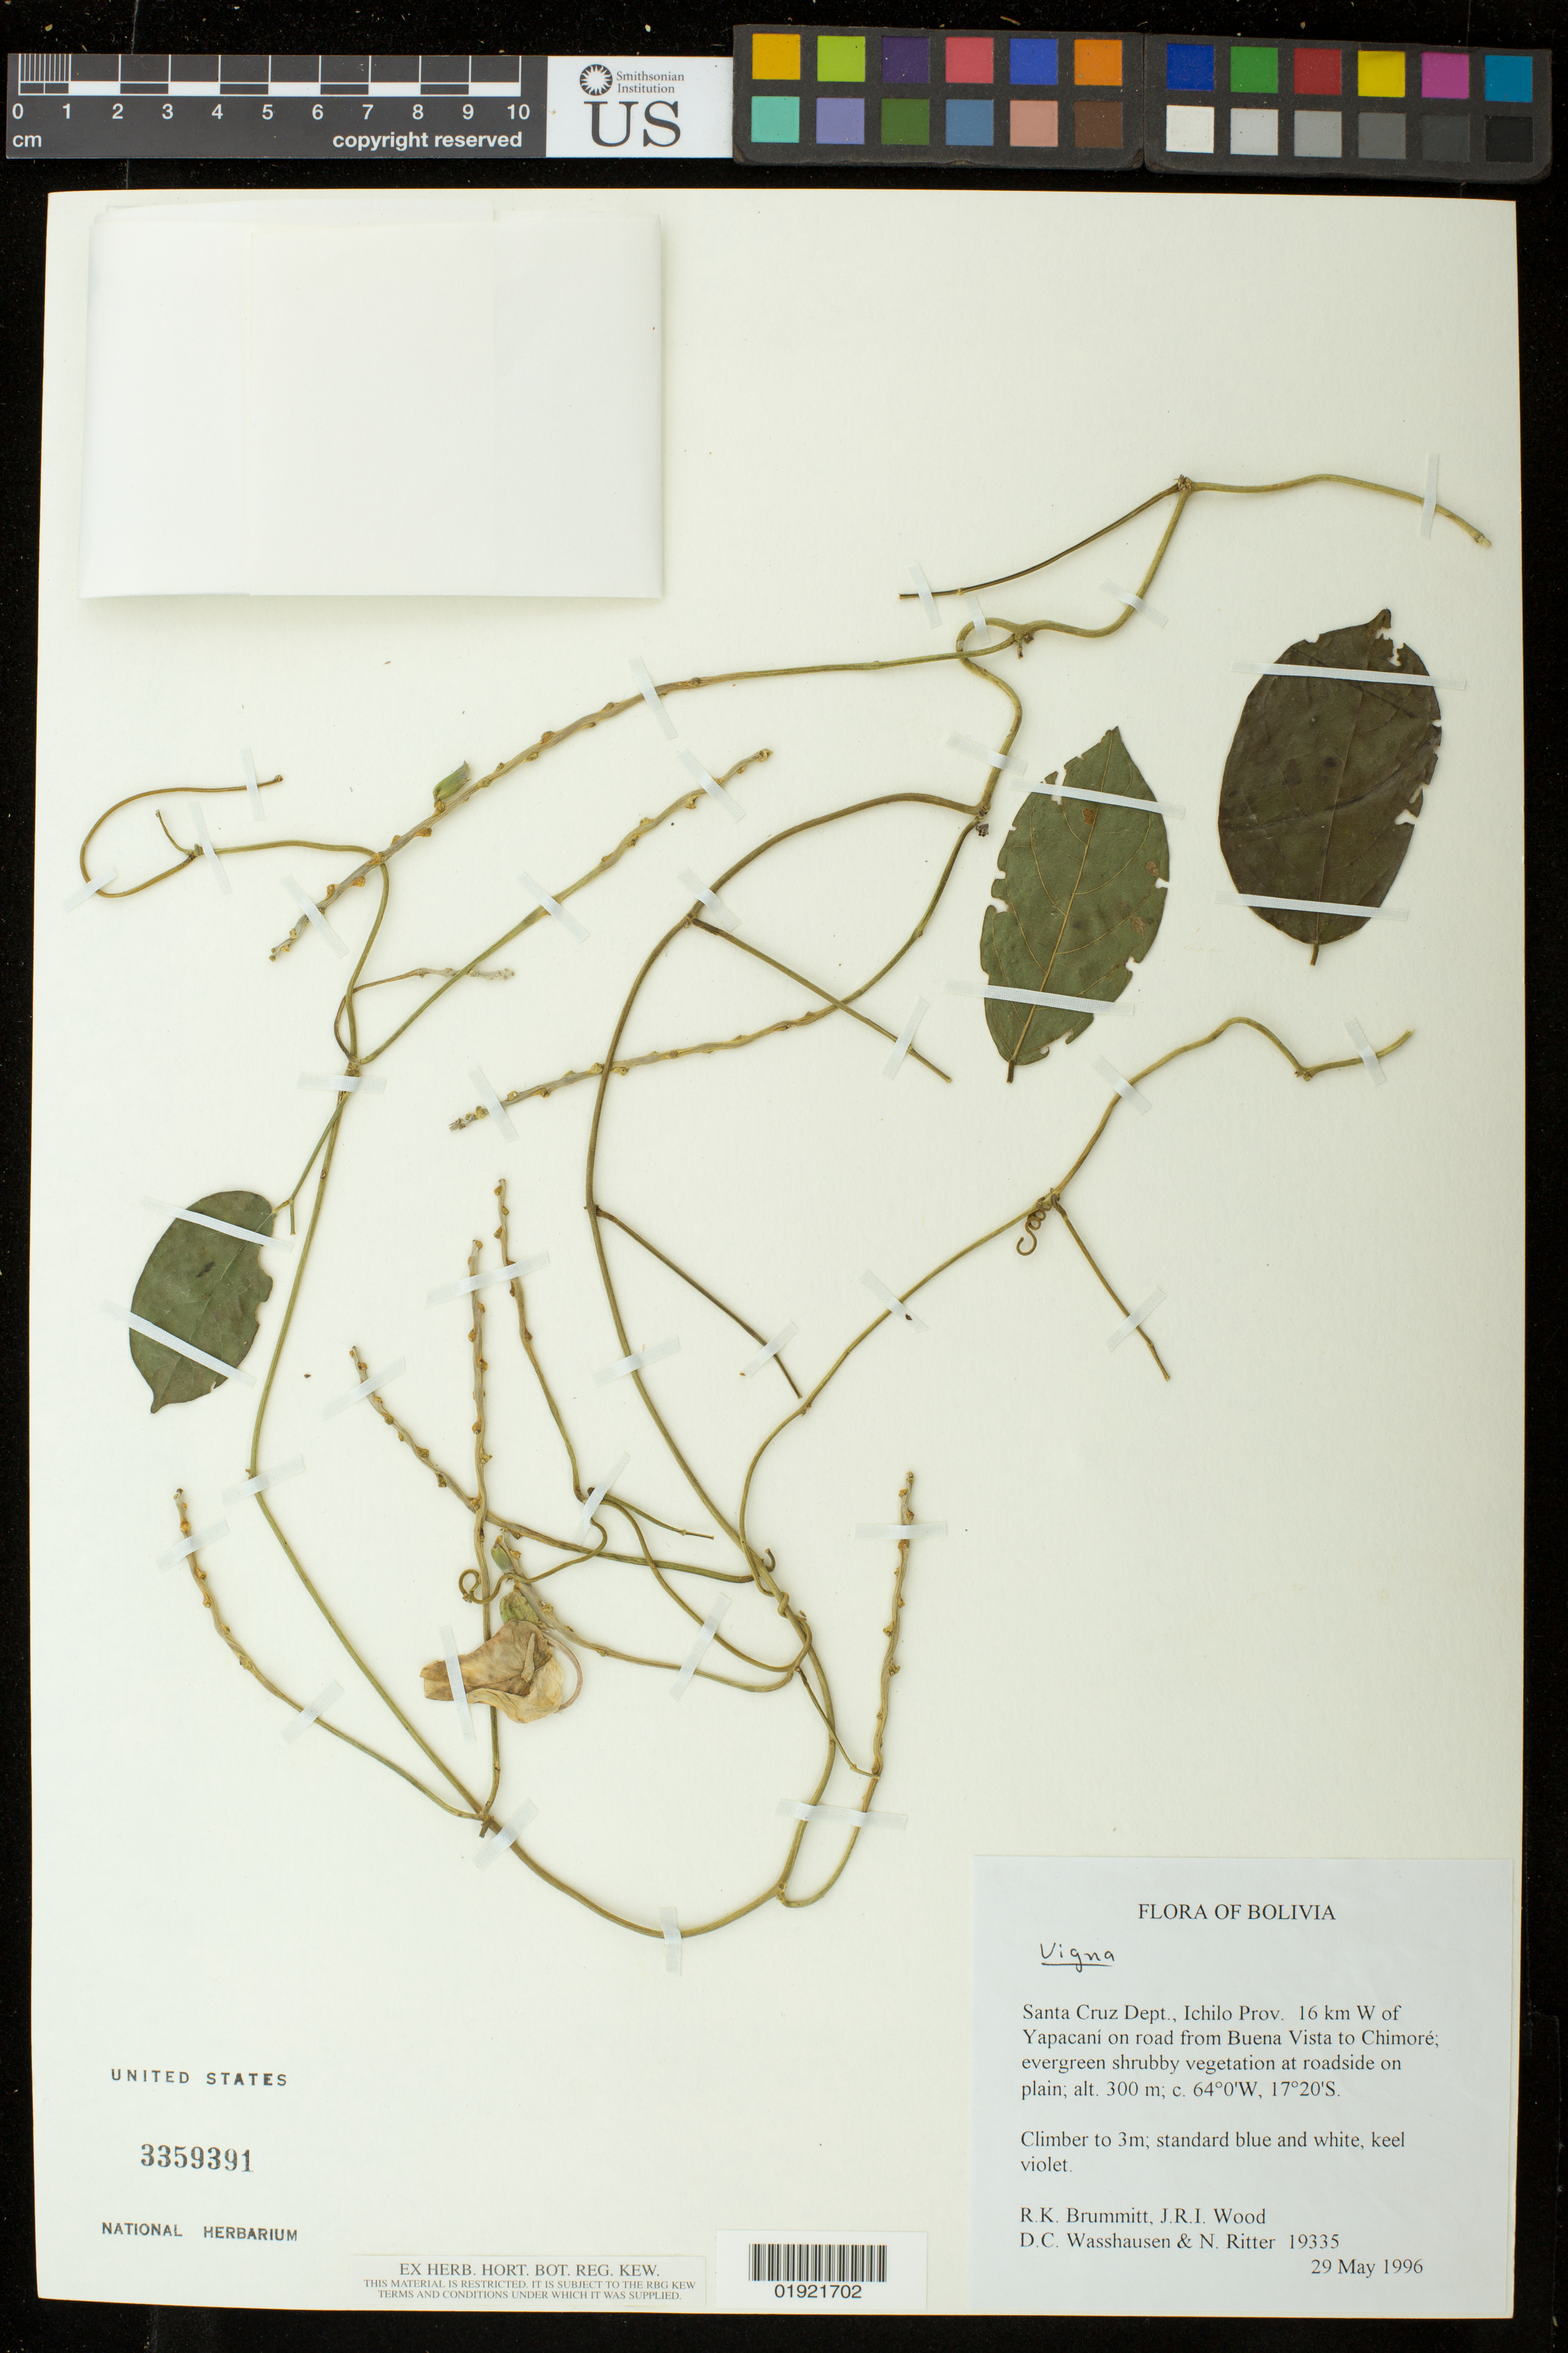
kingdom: Plantae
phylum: Tracheophyta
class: Magnoliopsida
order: Fabales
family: Fabaceae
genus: Vigna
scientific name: Vigna sp.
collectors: R. K. Brummitt, J. R. I. Wood & N. Ritter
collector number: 19335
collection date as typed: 29 May 1996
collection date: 1996-05-29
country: Bolivia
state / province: Santa Cruz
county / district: Ichilo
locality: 16 km W of Yapacani on road from Buena Vista to Chimore; evergreen shrubby vegetation at roadside on plain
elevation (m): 300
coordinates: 17 20 0 S, 64 00 0 W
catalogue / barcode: US 3359391